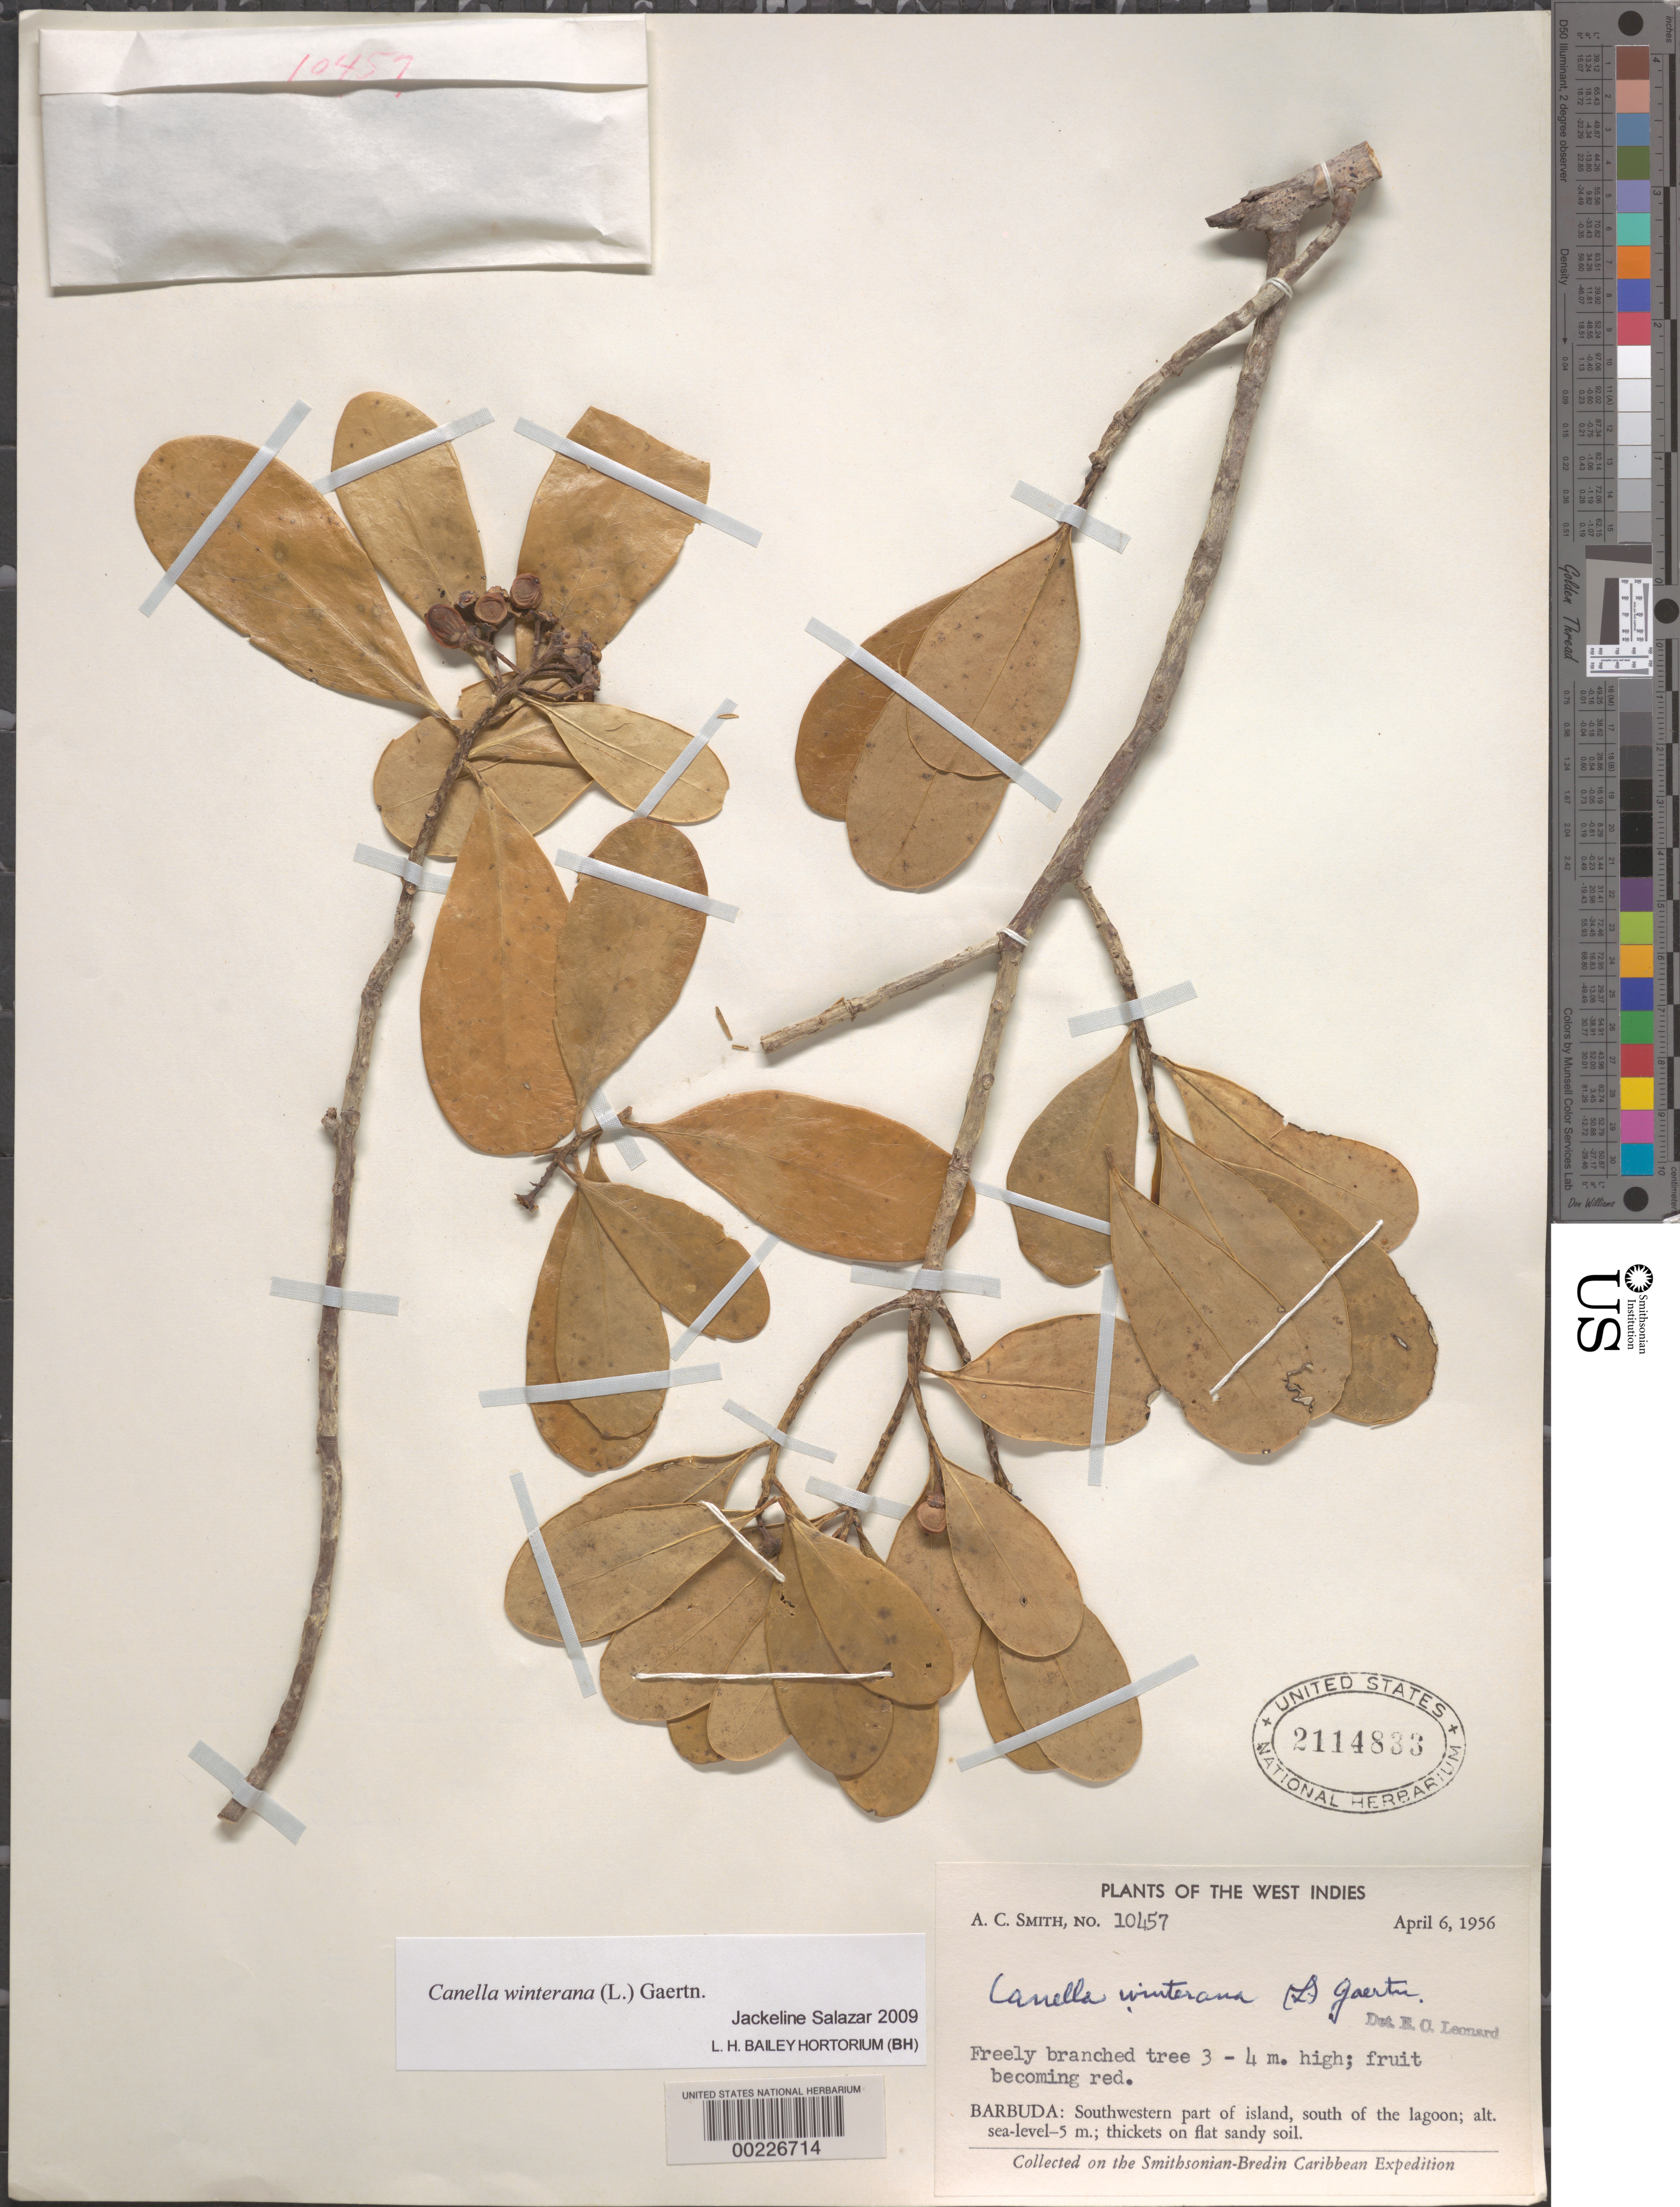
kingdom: Plantae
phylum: Tracheophyta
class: Magnoliopsida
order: Canellales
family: Canellaceae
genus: Canella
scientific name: Canella winterana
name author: (L.) Gaertn.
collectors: A. C. Smith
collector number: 10457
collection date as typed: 06 Apr 1956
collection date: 1956-04-06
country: Antigua and Barbuda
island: Barbuda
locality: SW part of island, S of the lagoon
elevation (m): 0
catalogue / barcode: US 2114833